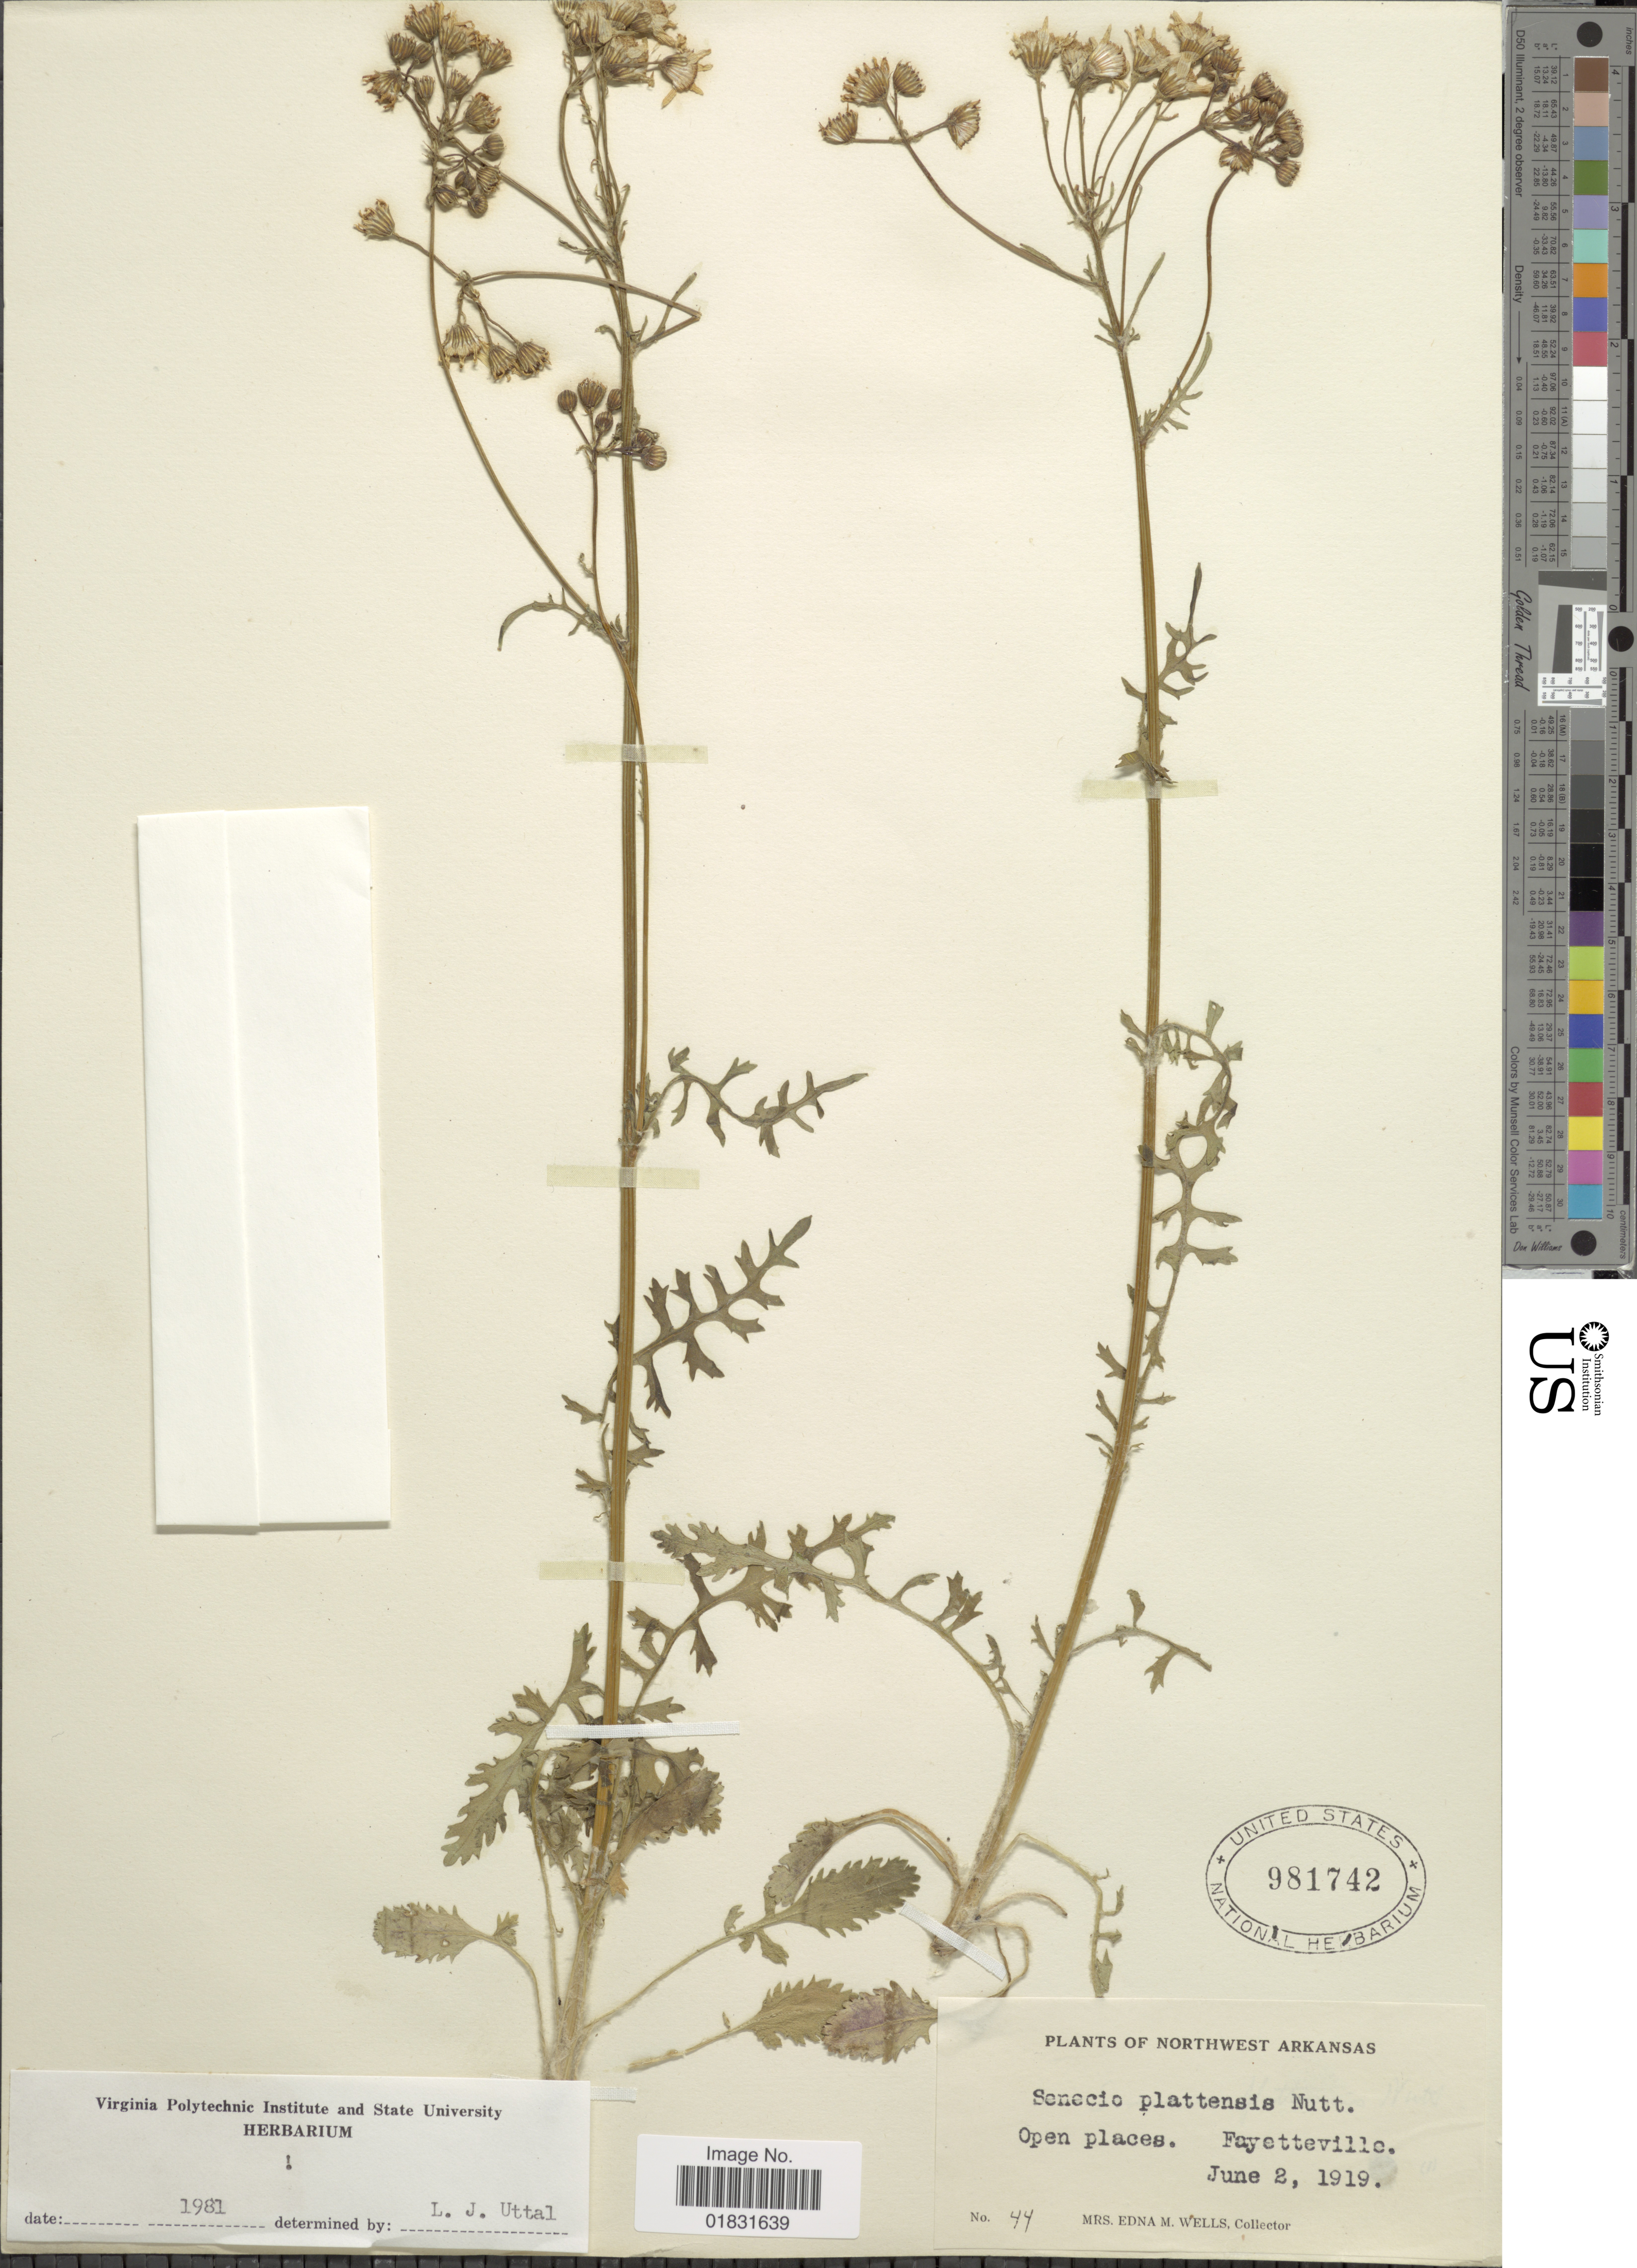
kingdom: Plantae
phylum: Tracheophyta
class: Magnoliopsida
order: Asterales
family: Asteraceae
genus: Packera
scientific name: Packera plattensis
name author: W.A. Weber & Á. Löve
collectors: E. M. Wells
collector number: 44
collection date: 1919-06-02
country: United States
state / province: Arkansas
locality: Northwest Arkansas, Open places. Fayetteville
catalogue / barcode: US 981742